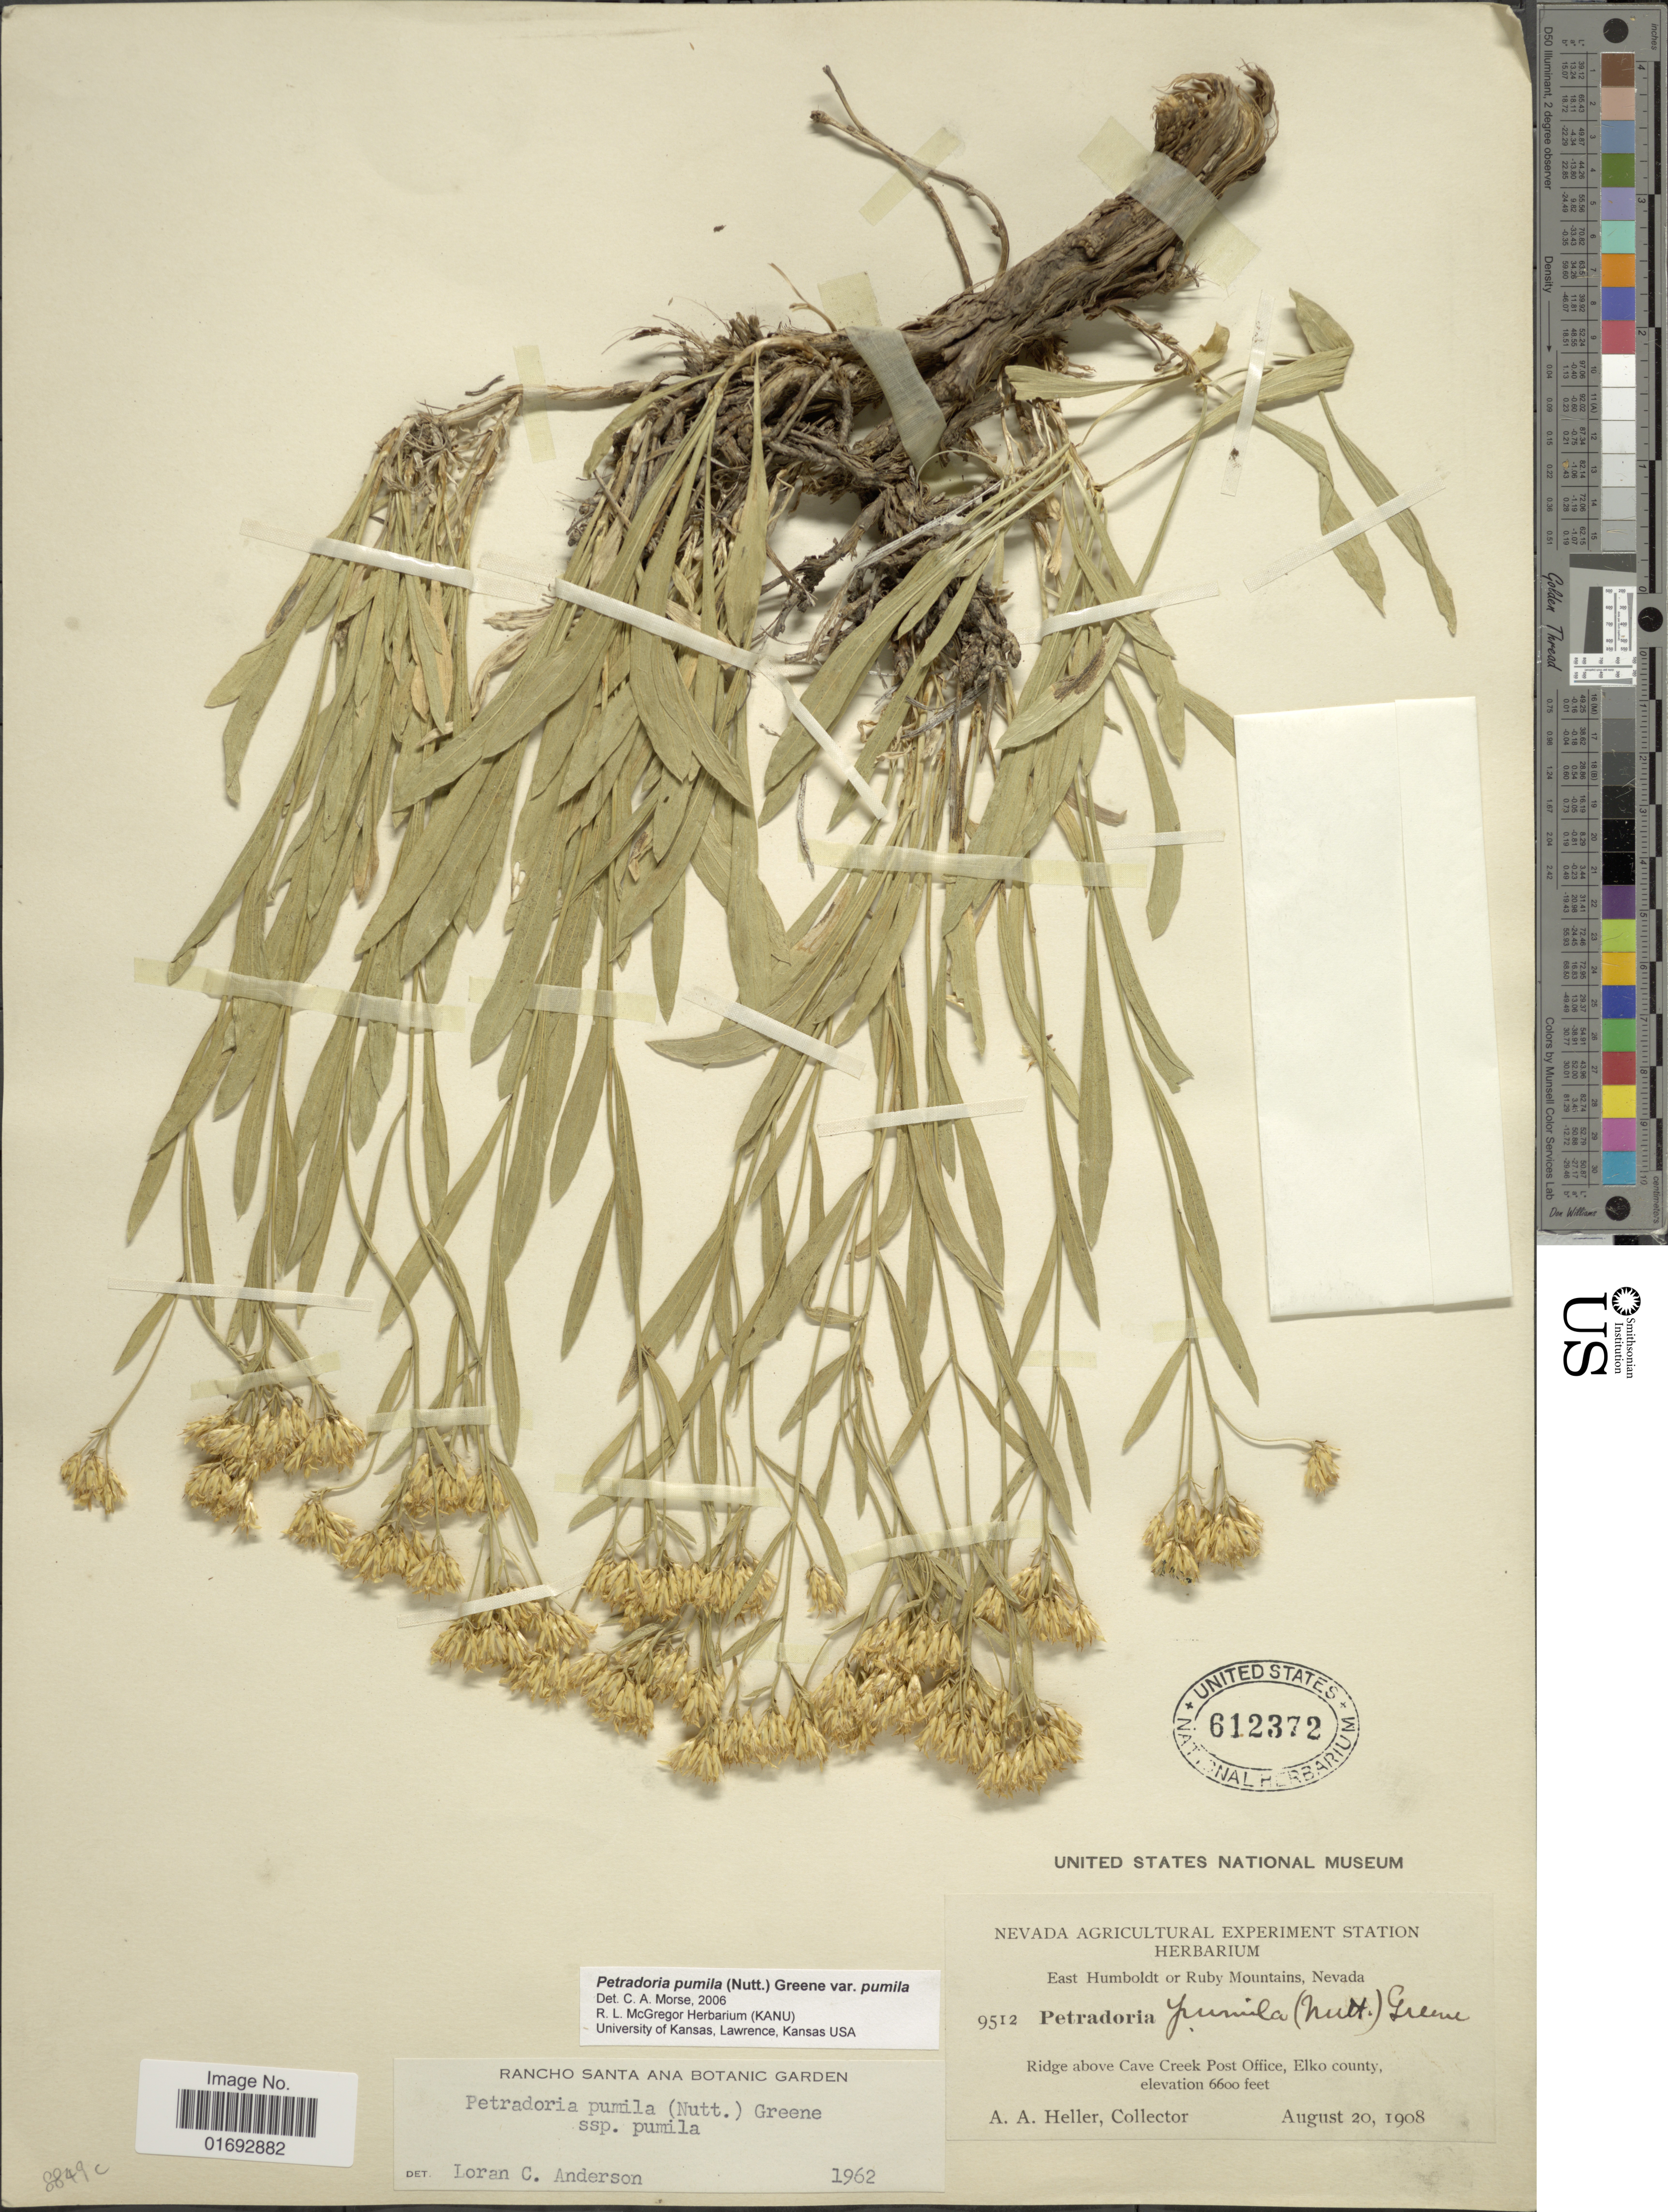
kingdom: Plantae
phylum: Tracheophyta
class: Magnoliopsida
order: Asterales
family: Asteraceae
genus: Petradoria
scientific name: Petradoria pumila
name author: (Nutt.) Greene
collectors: A. A. Heller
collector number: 9512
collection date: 1908-08-20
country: United States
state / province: Nevada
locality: East Humbooldt or Ruby Mountains, Ridge above Cave Creek Post Office, Elko county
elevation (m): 2012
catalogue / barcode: US 612372